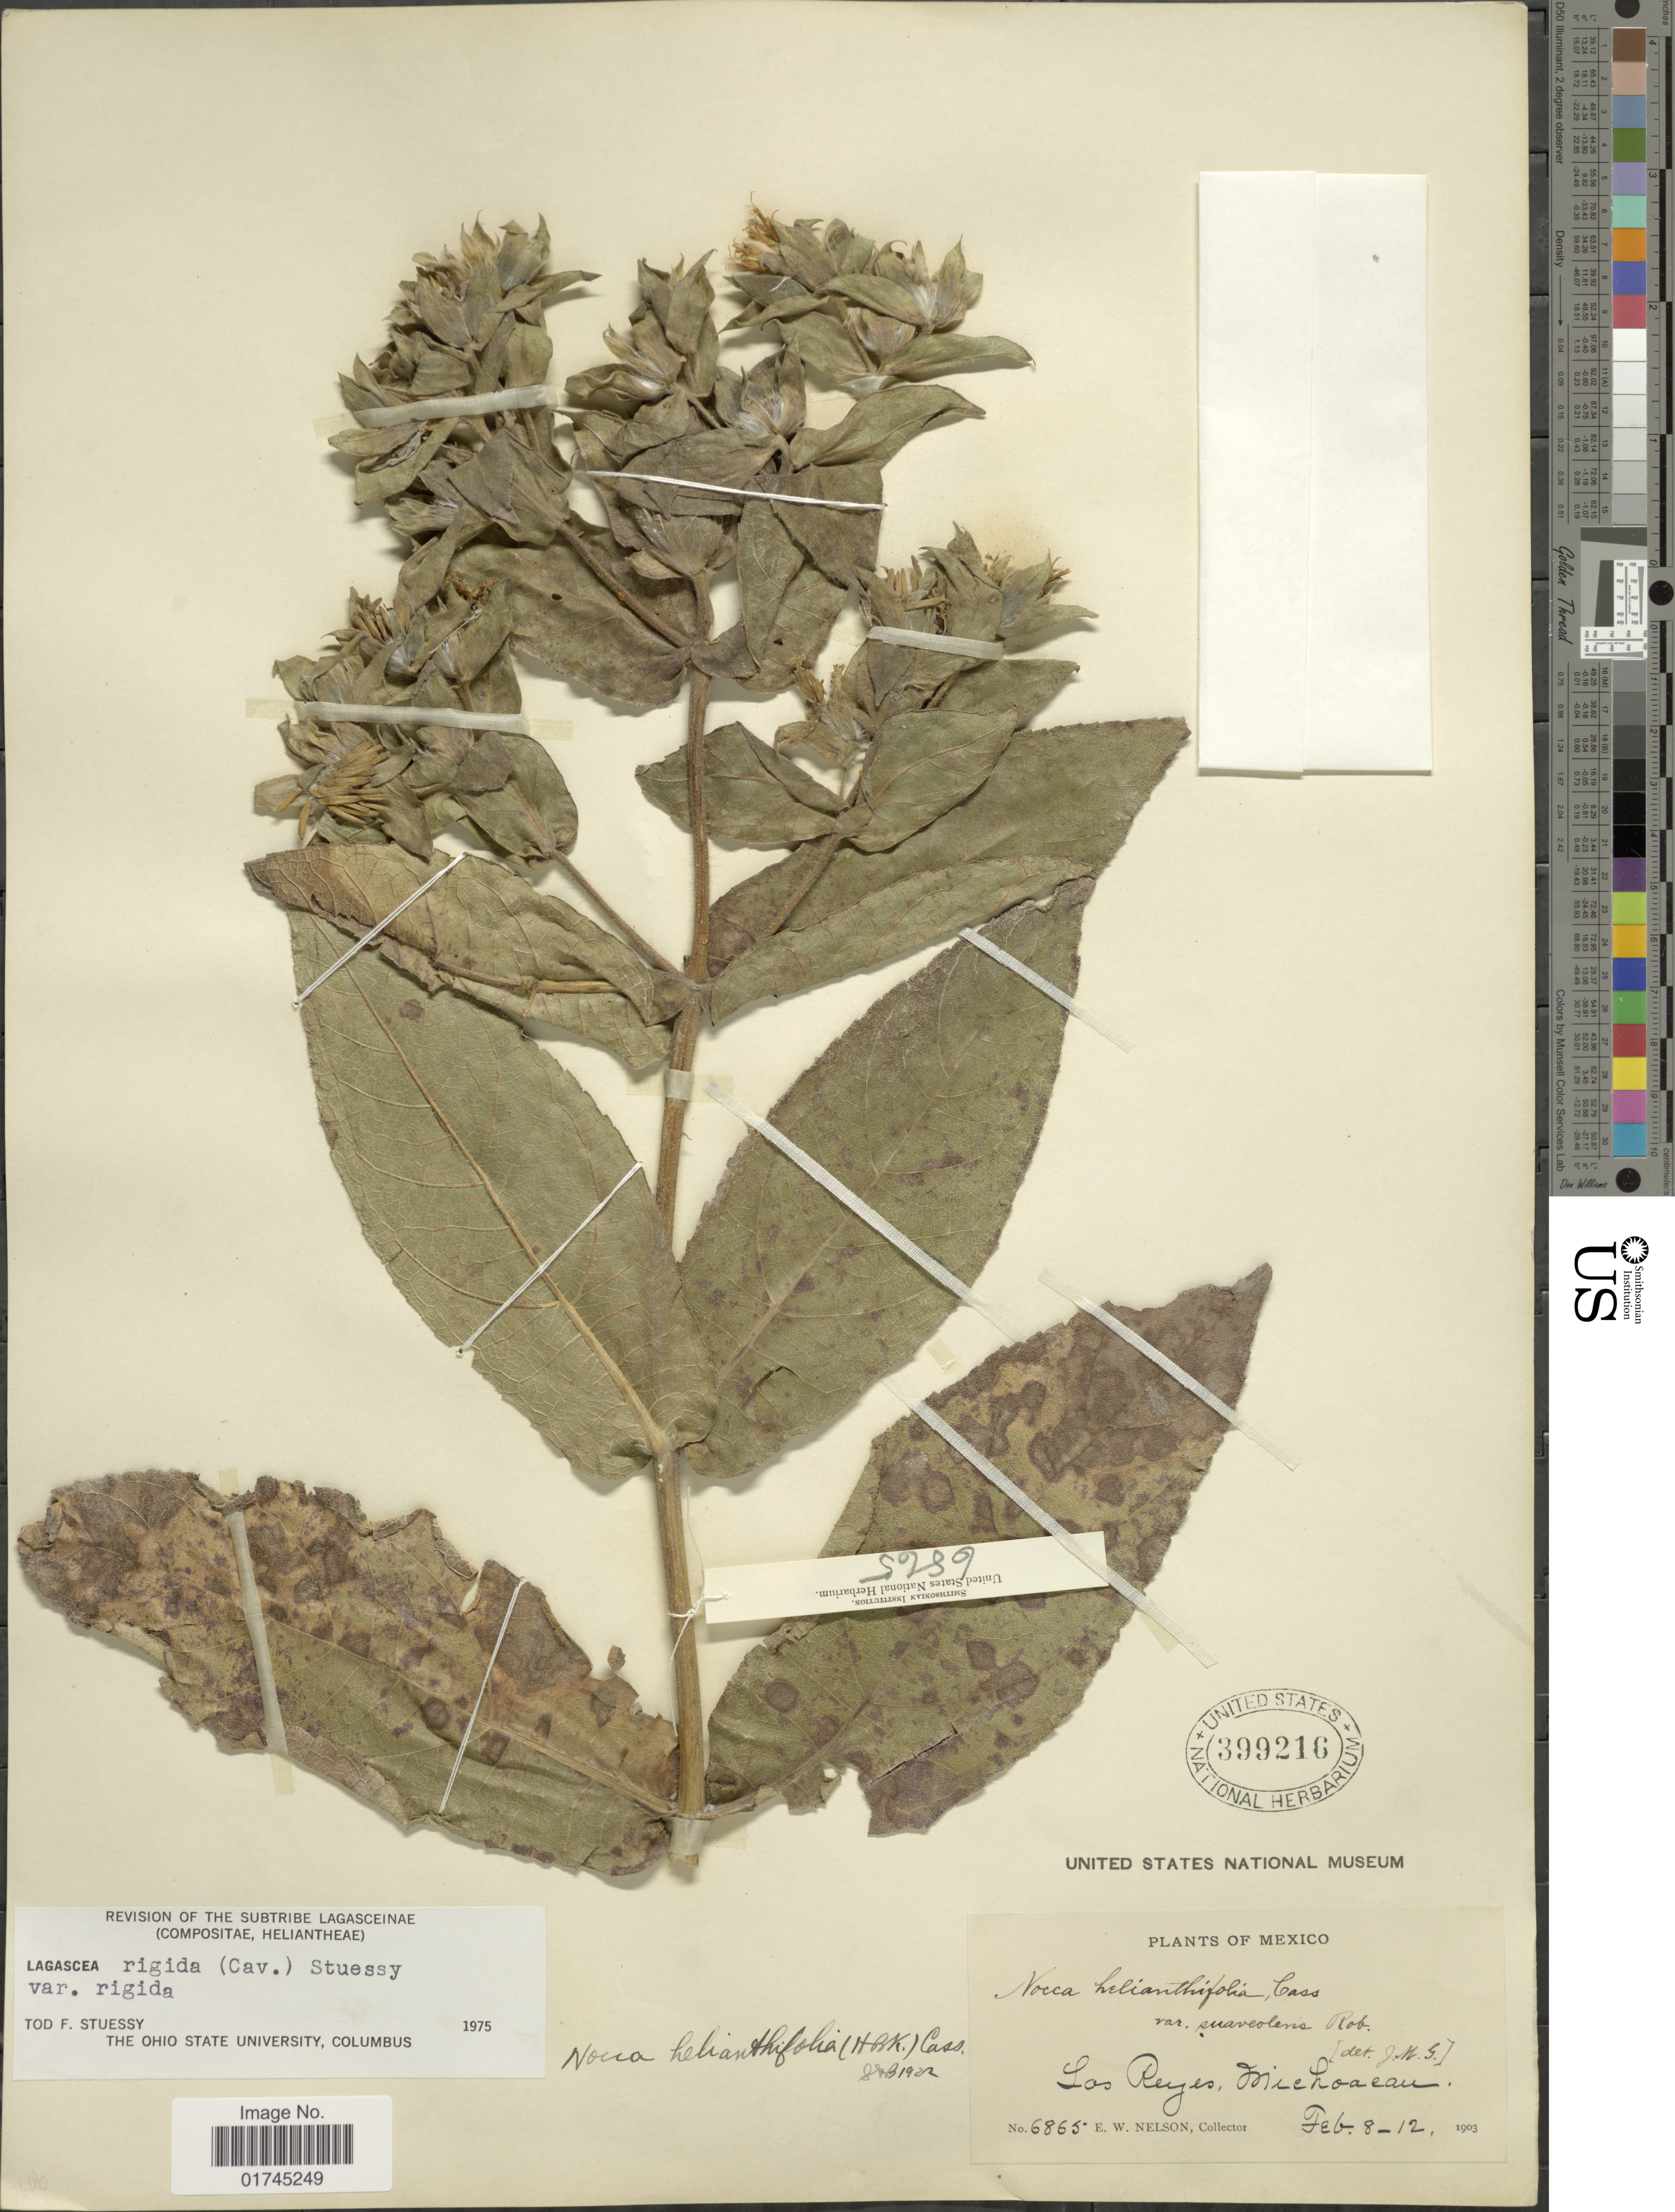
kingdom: Plantae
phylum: Tracheophyta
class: Magnoliopsida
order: Asterales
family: Asteraceae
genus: Lagascea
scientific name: Lagascea helianthifolia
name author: Kunth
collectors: E. W. Nelson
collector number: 6865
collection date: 1903-02-08/1903-08-12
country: Mexico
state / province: Michoacán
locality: Los Reyes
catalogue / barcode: US 399216